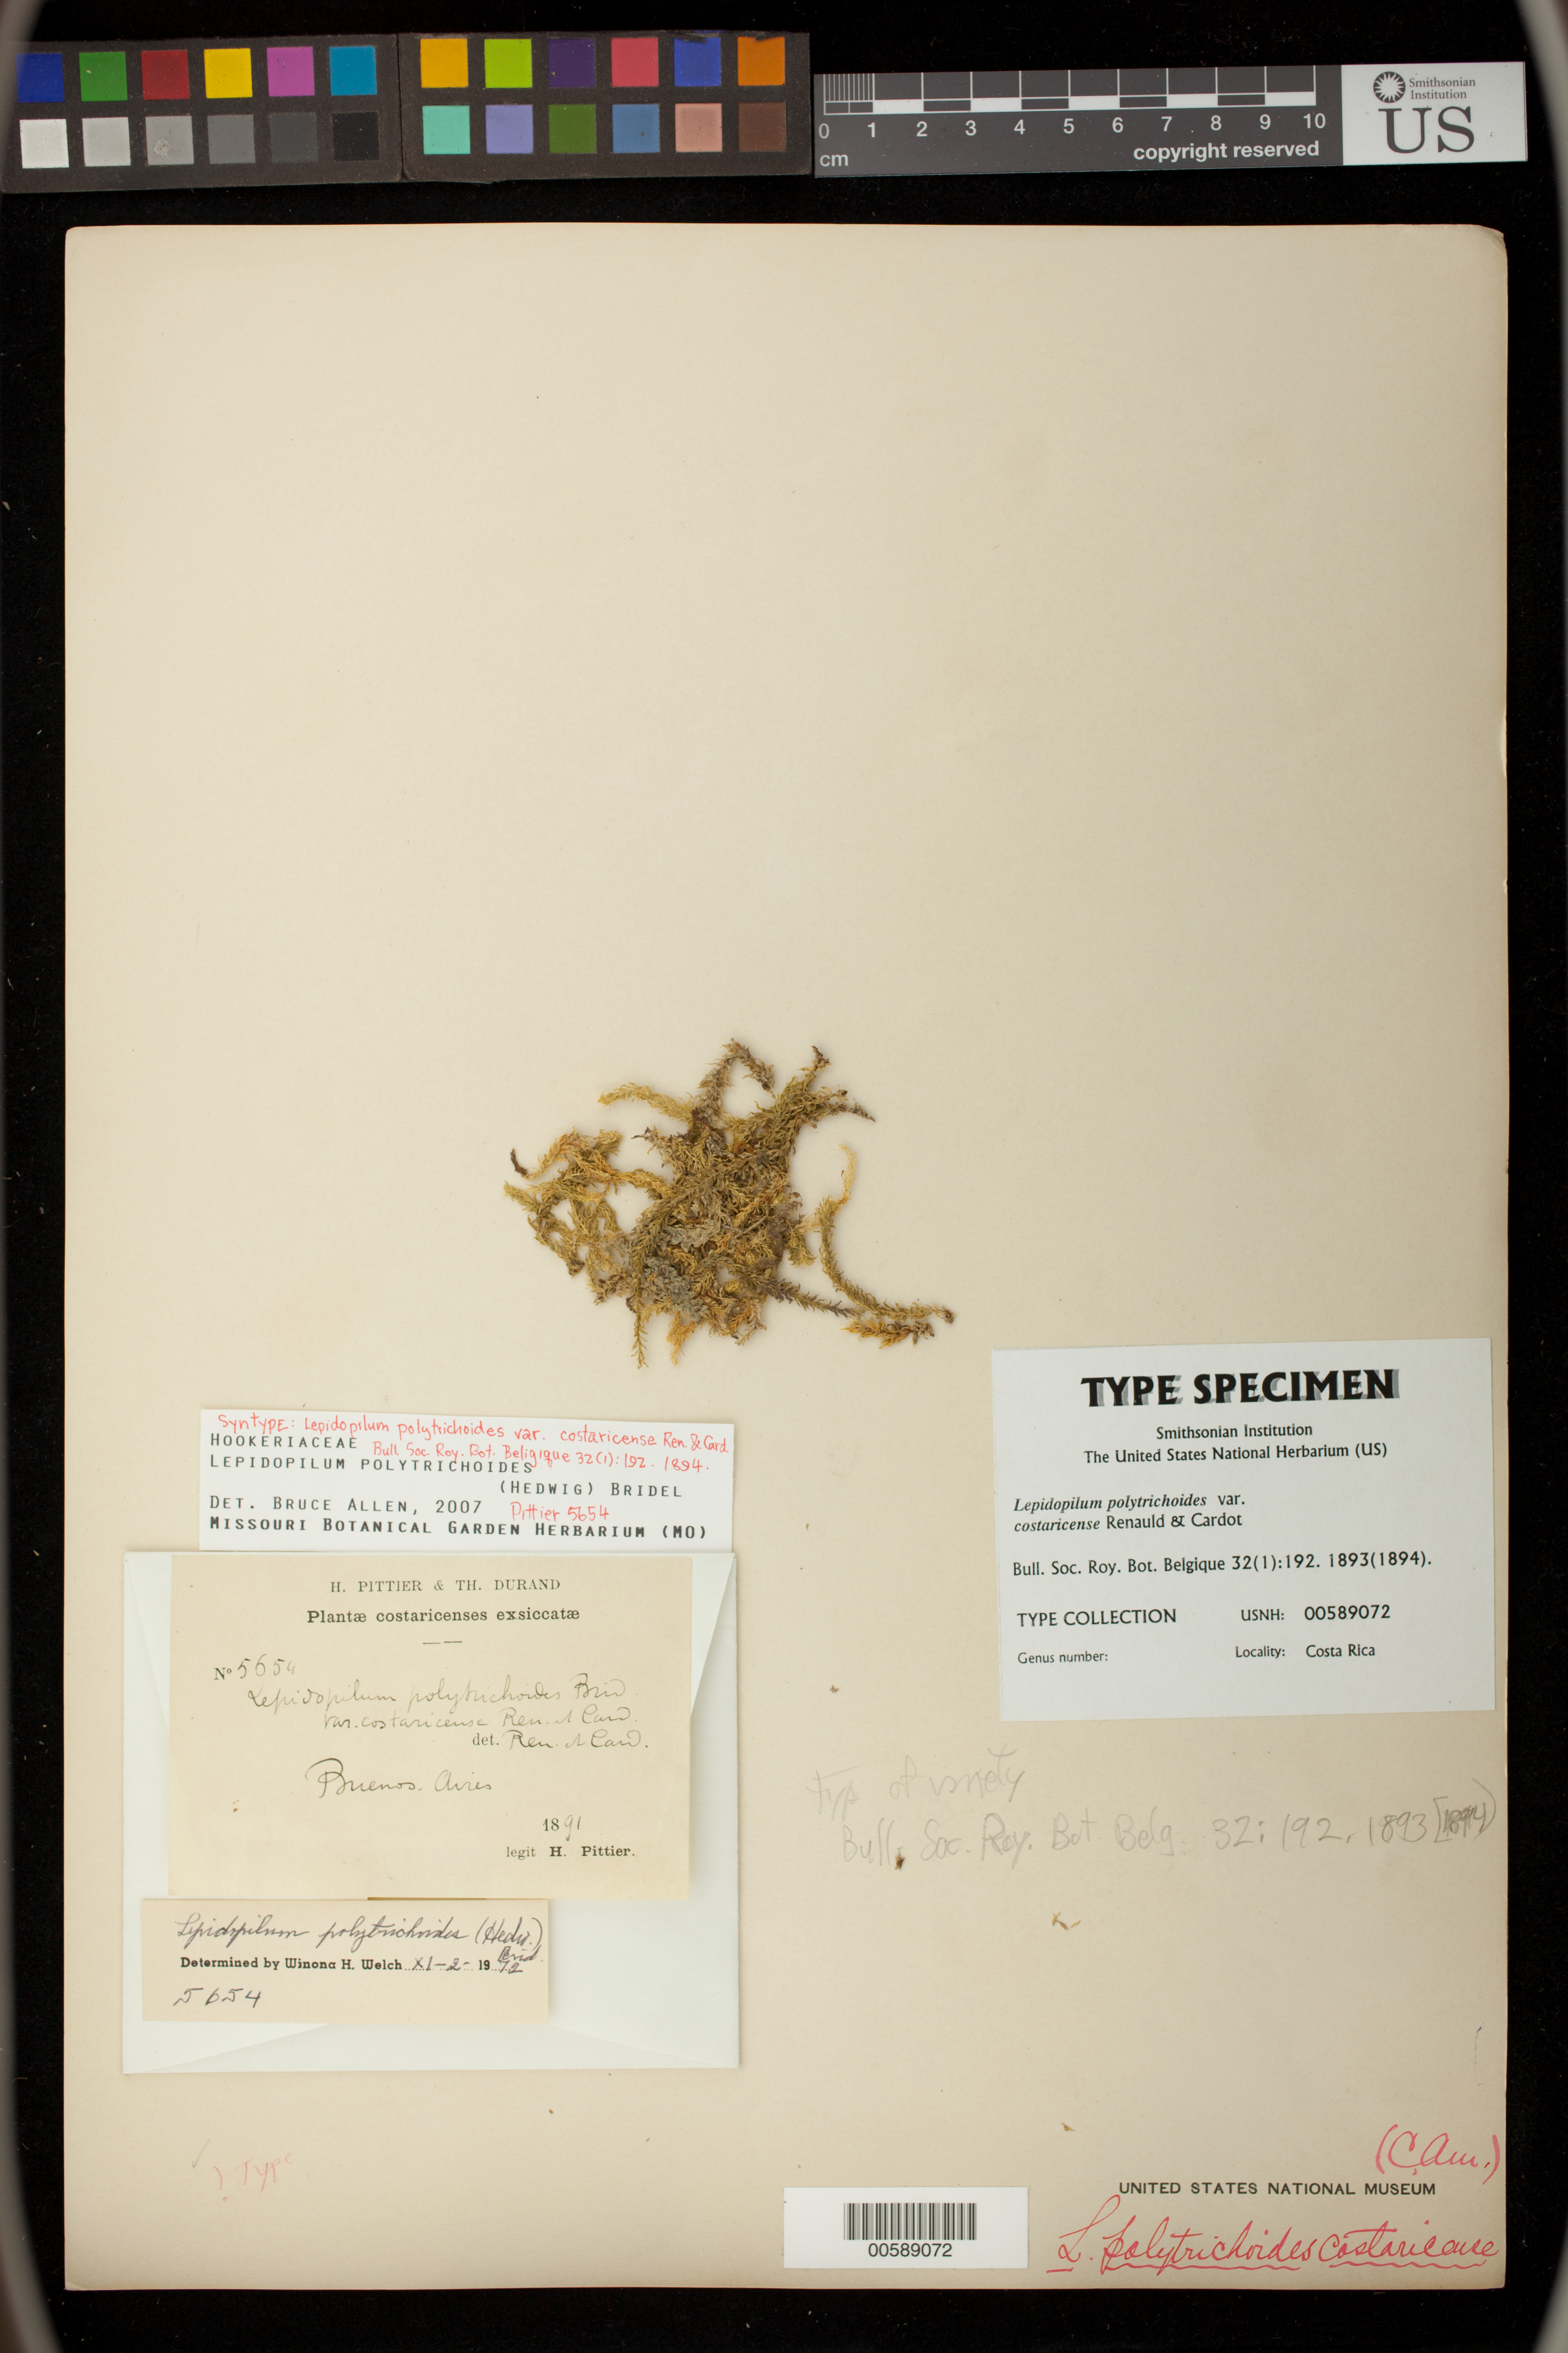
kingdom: Plantae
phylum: Bryophyta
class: Bryopsida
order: Hookeriales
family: Pilotrichaceae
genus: Lepidopilum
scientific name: Lepidopilum polytrichoides var. costaricense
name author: Renauld & Cardot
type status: Type Collection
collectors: H. F. Pittier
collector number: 5656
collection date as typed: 1891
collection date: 1891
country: Costa Rica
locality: Buenos Aires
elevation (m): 600